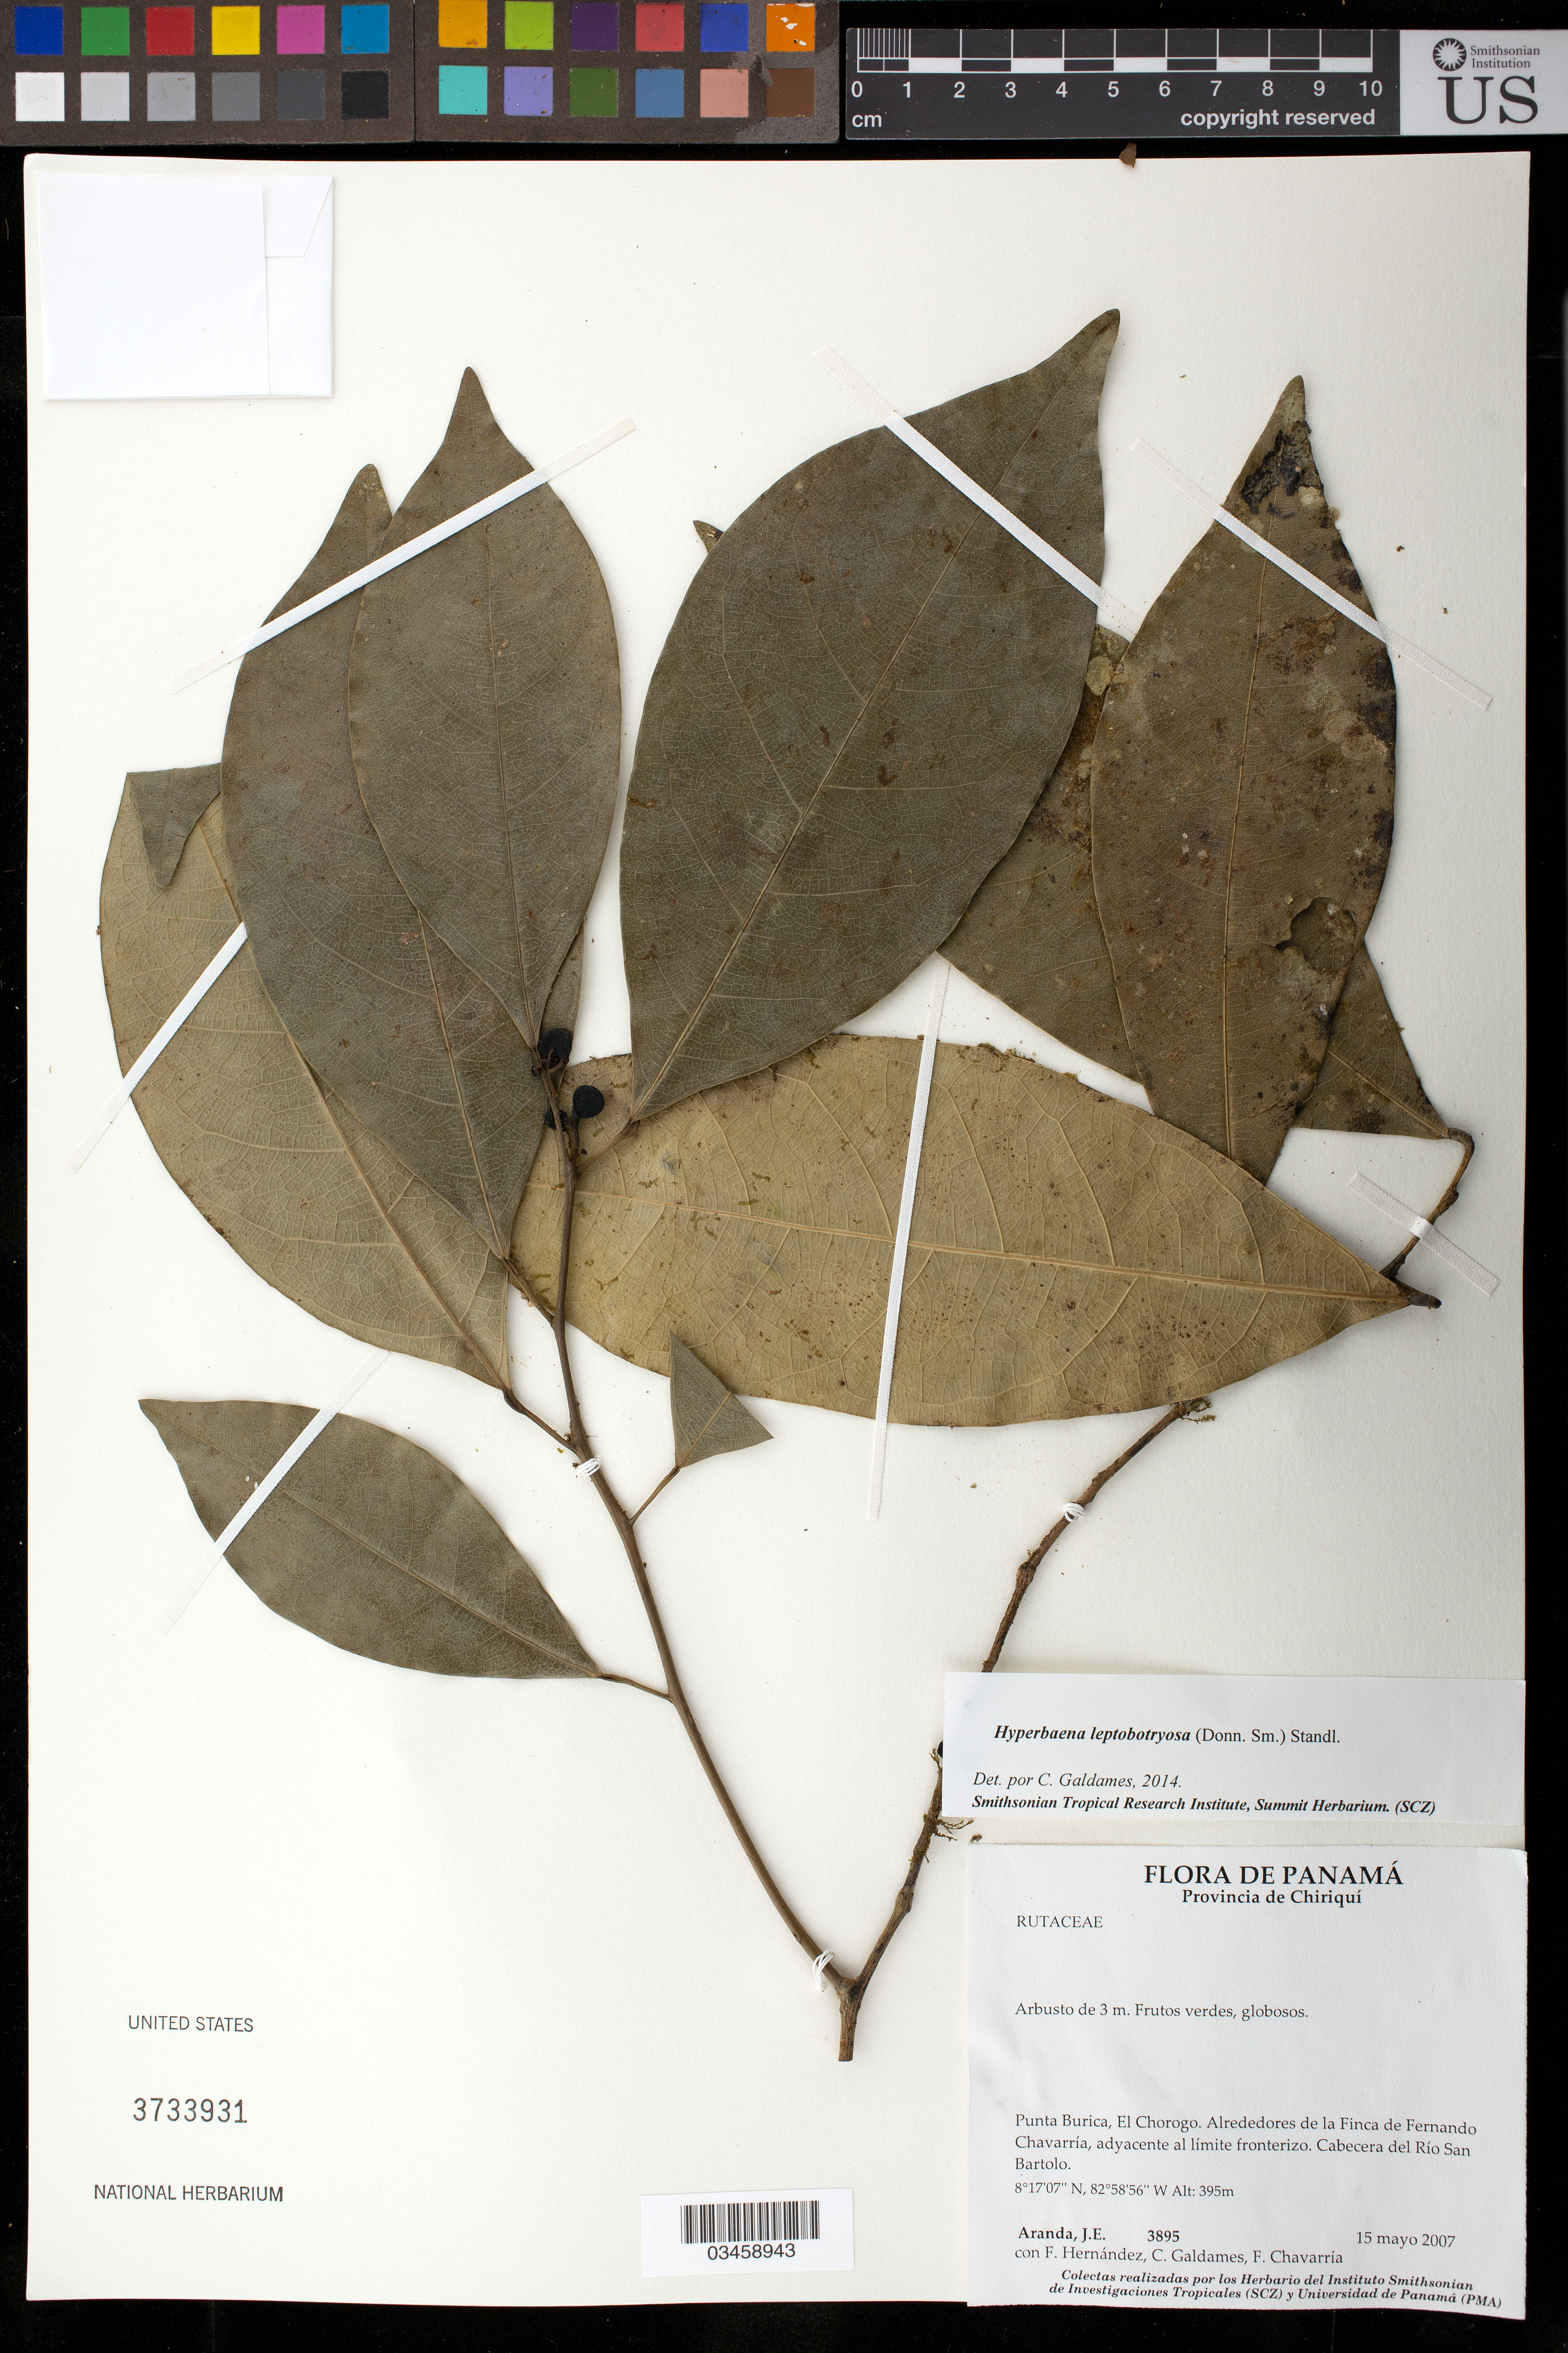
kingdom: Plantae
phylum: Tracheophyta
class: Magnoliopsida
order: Ranunculales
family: Menispermaceae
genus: Hyperbaena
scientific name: Hyperbaena leptobotryosa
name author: (Donn. Sm.) Standl.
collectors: J. Aranda, F. Hernandez, C. Galdames & F. Chavarria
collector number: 3895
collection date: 2007-05-15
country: Panama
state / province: Chiriqui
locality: Punta Burica, El Chorogo. Alrededores de la Finca de Fernando Chavarria, adyacente al limite fronterizo. Cabecera del Rio San Bartolo.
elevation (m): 395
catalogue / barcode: US 3733931